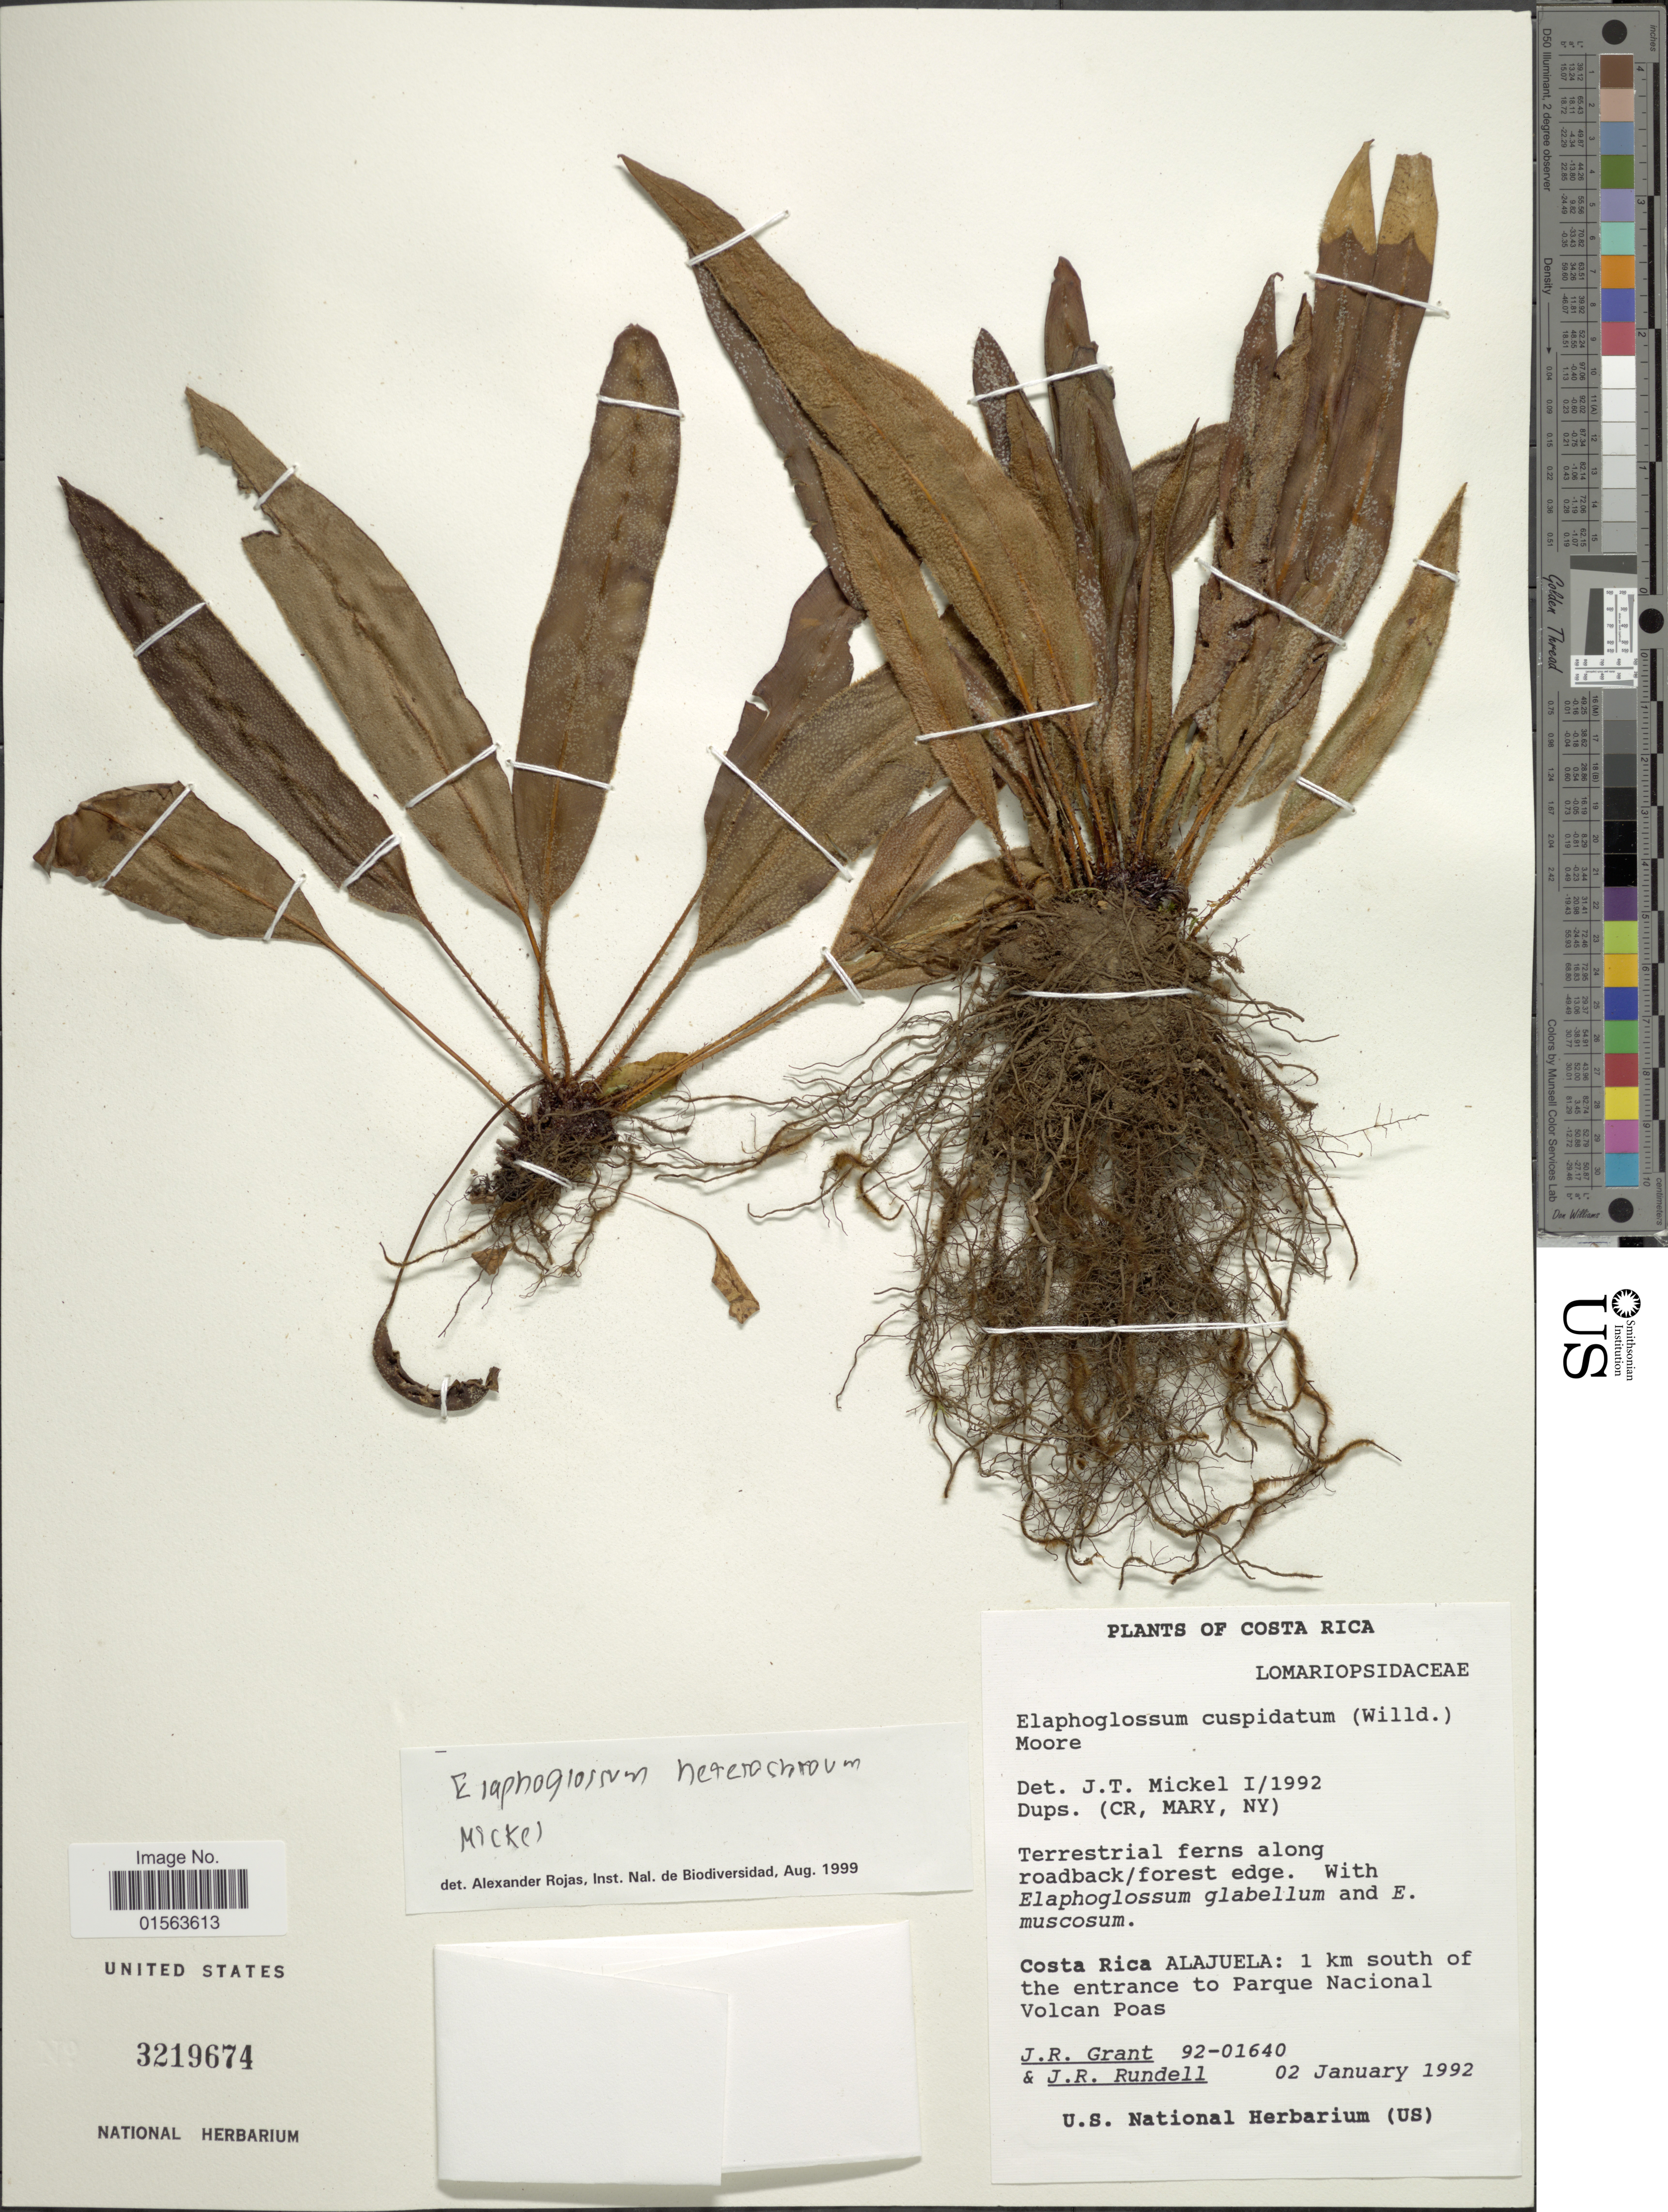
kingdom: Plantae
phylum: Tracheophyta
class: Polypodiopsida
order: Polypodiales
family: Dryopteridaceae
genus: Elaphoglossum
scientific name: Elaphoglossum cuspidatum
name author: (Willd.) T. Moore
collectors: J. Grant & J. R. Rundell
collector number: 92-01640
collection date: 1992-01-02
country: Costa Rica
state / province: Alajuela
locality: Costa Rica, Alajuela: 1 km south of the entrance to Parque Nacional Volcan Poas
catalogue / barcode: US 3219674